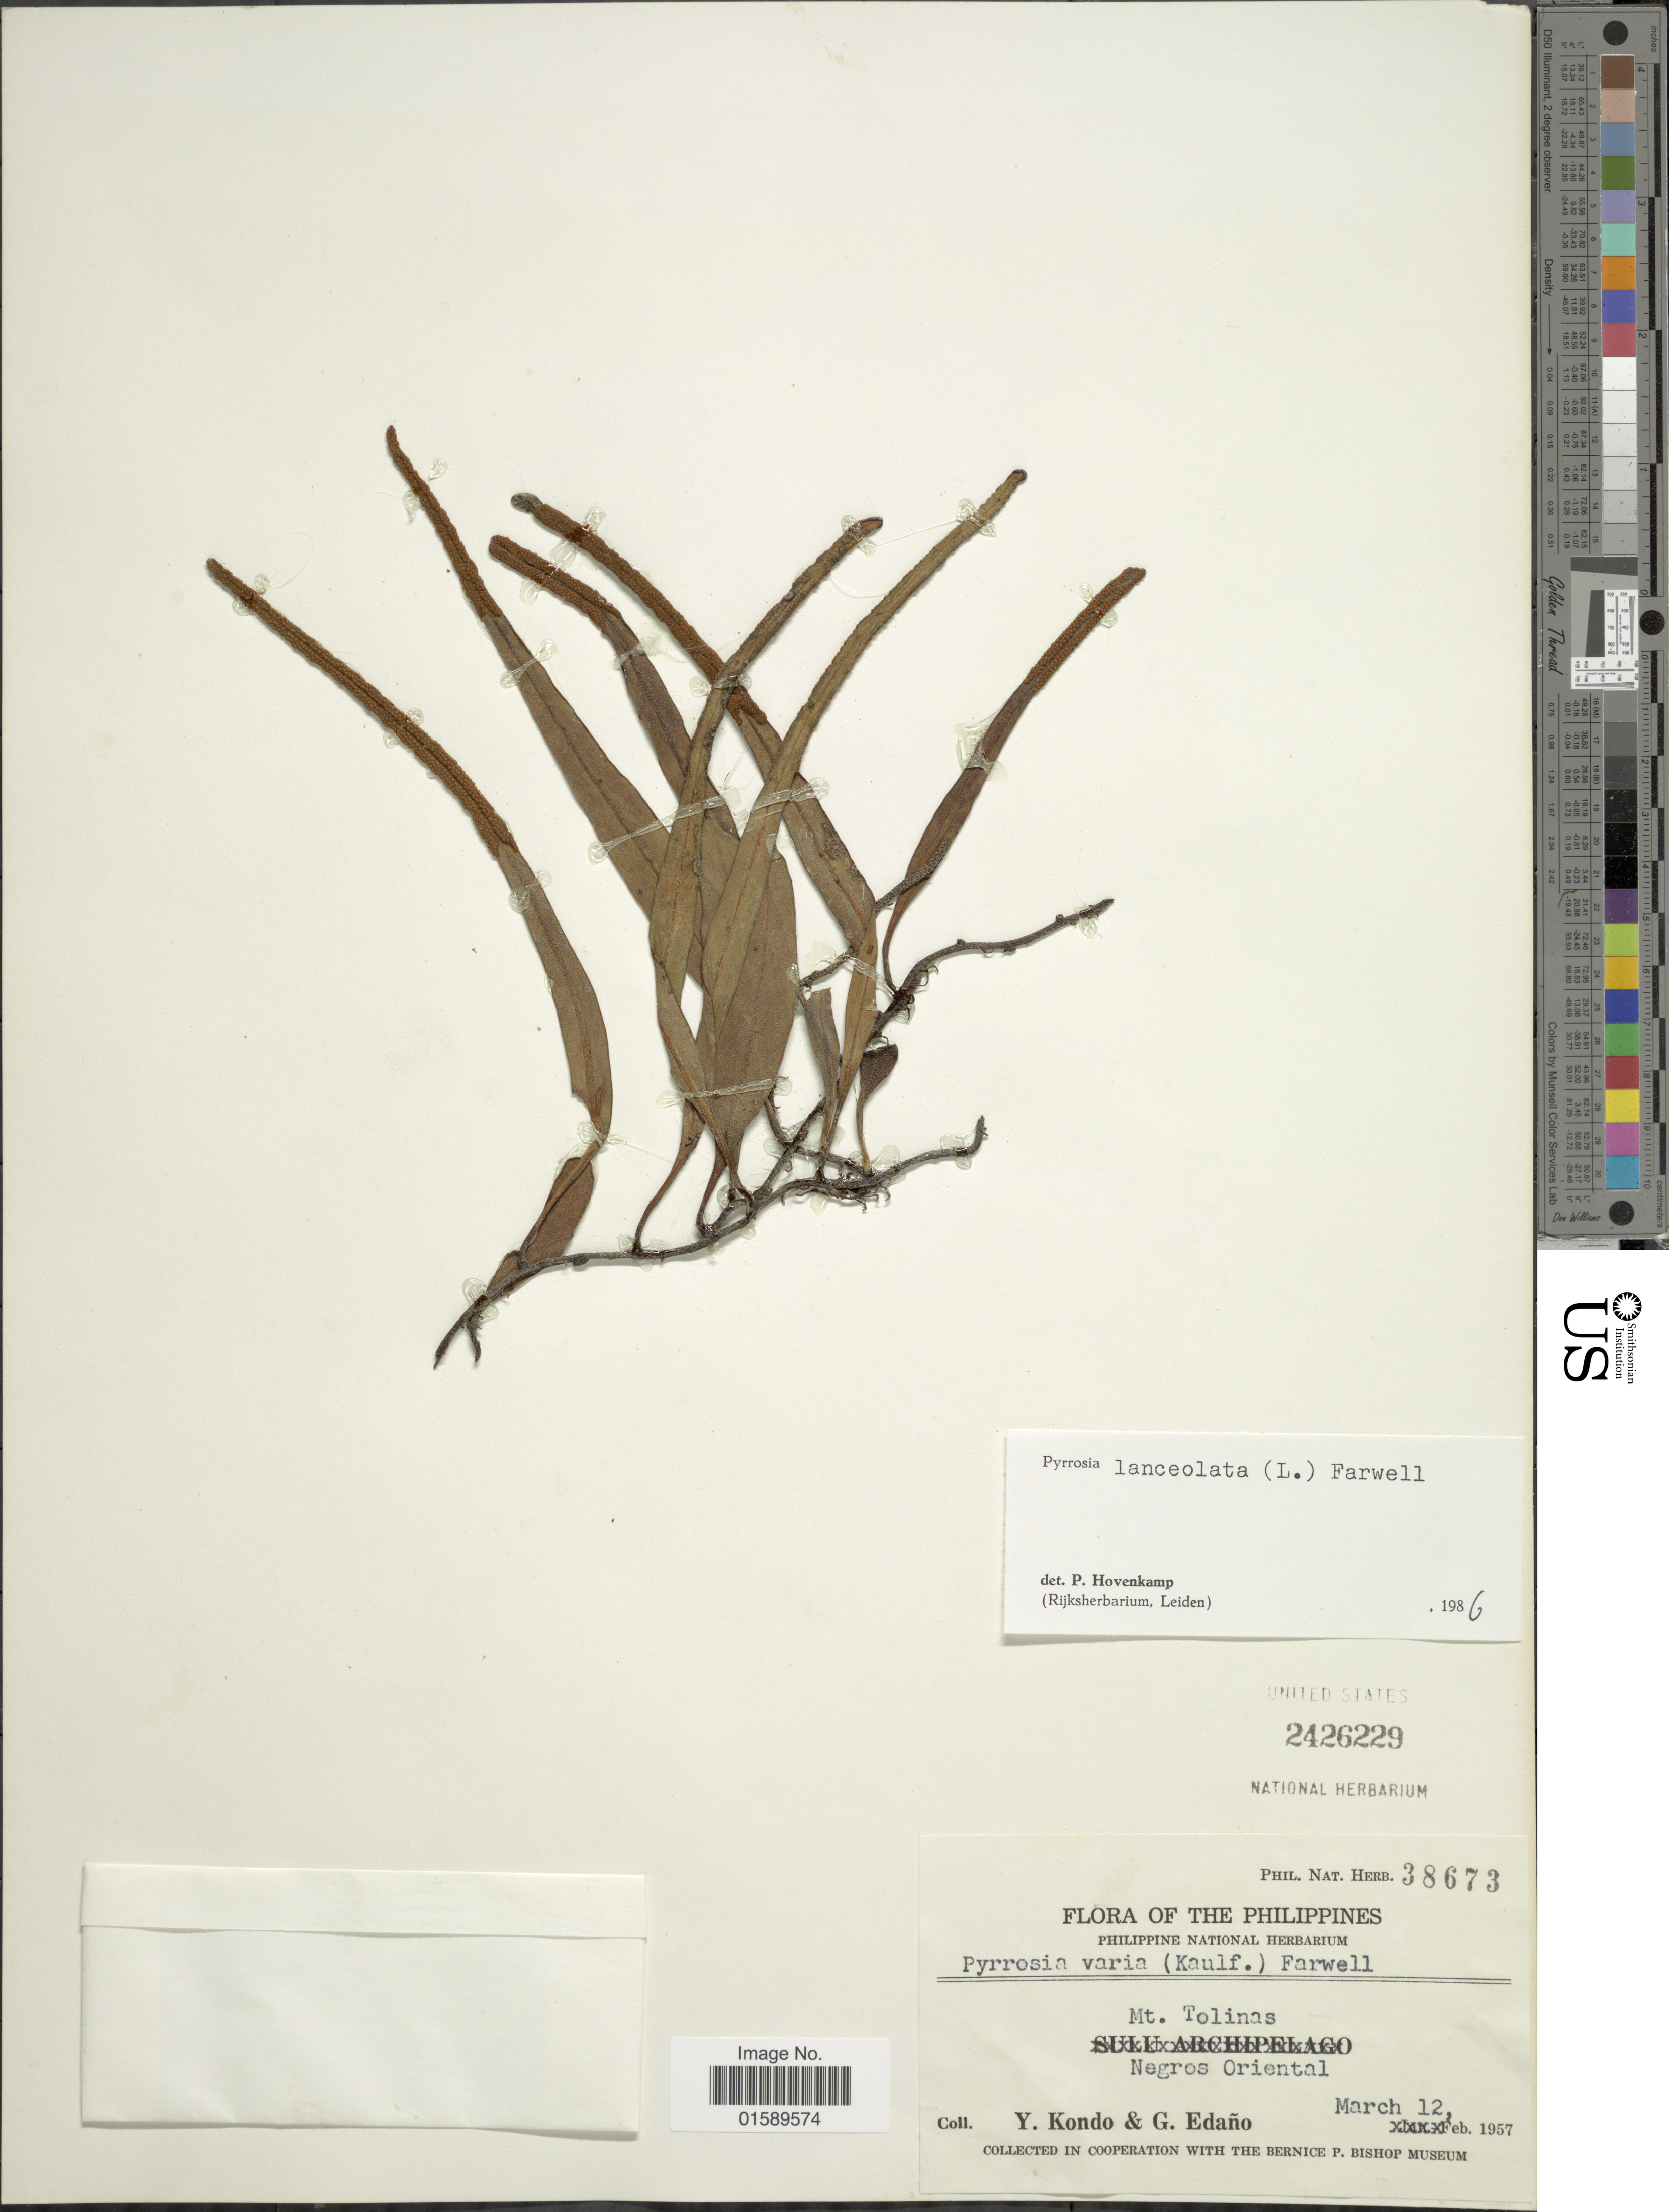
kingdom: Plantae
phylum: Tracheophyta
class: Polypodiopsida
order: Polypodiales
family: Polypodiaceae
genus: Pyrrosia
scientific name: Pyrrosia lanceolata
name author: (L.) Farw.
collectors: Y. Kondo & G. Edaño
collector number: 38673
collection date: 1957-03-12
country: Philippines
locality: Mt. Tolinas, Negros Oriental.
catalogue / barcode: US 2426229